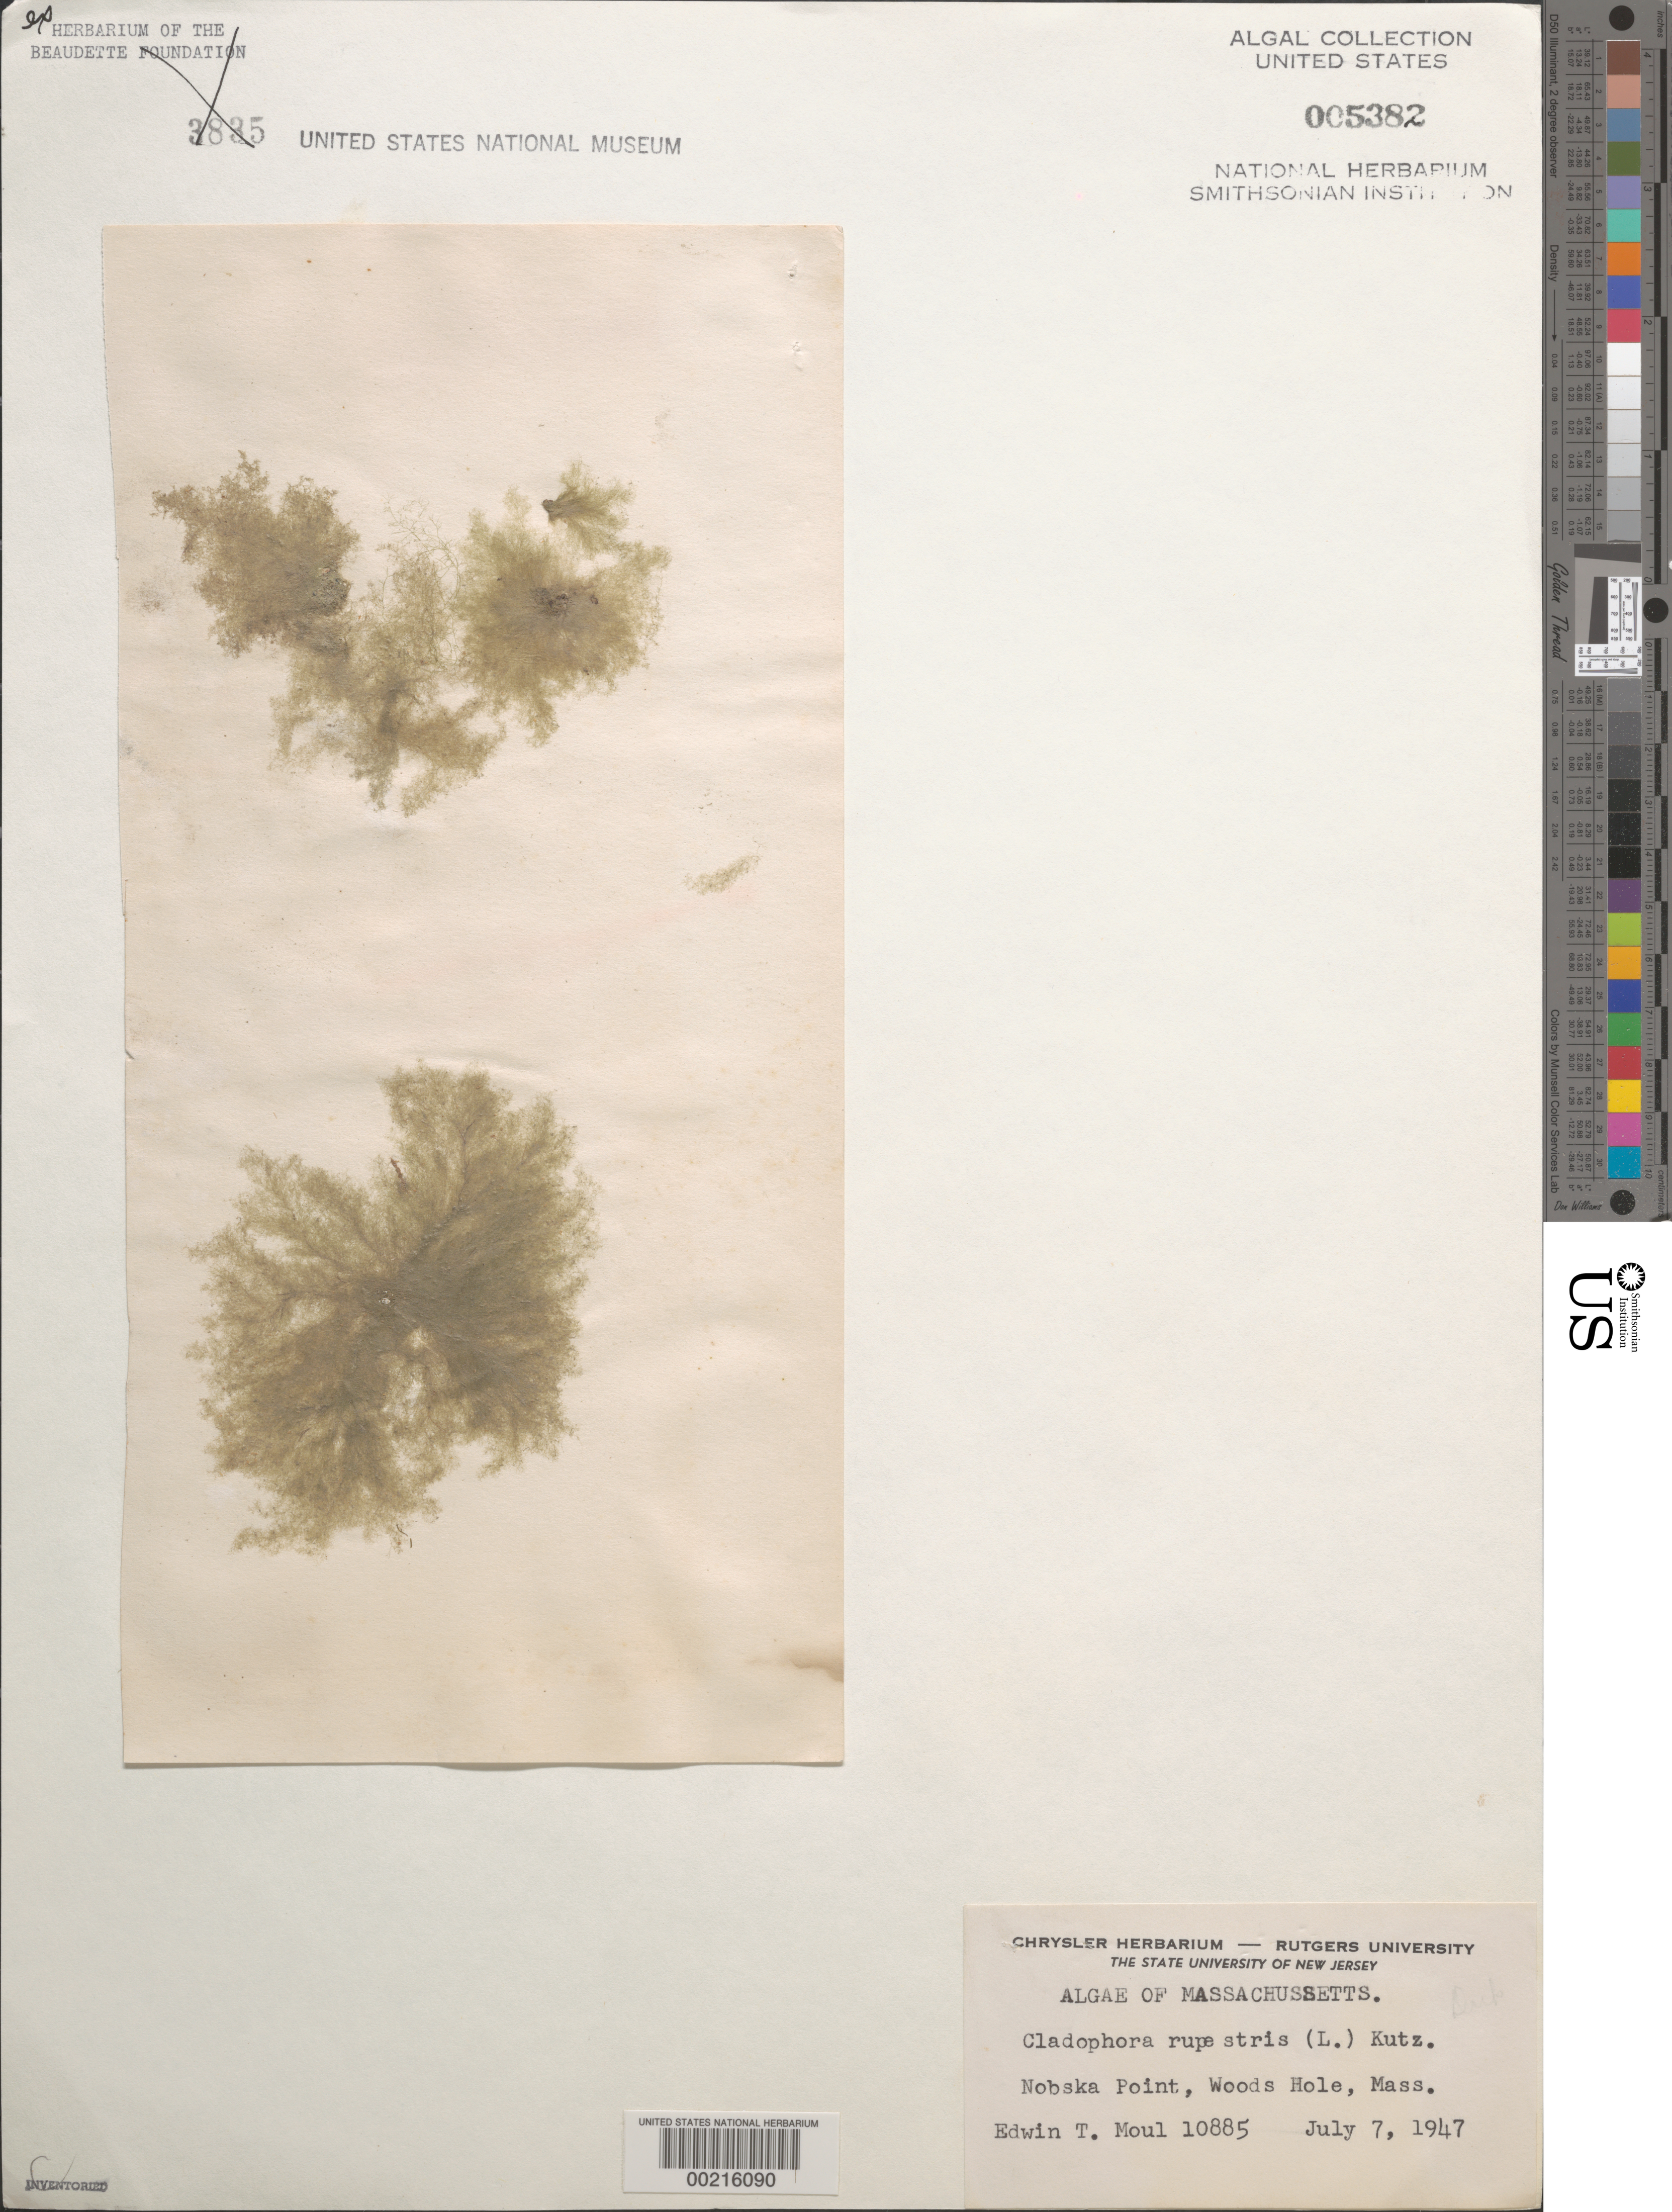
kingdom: Plantae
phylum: Chlorophyta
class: Ulvophyceae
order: Cladophorales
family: Cladophoraceae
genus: Cladophora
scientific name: Cladophora rupestris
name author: (Roth) Kütz.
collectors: E. T. Moul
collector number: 10885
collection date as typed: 07 Jul 1947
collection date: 1947-07-07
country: United States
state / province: Massachusetts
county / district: Barnstable County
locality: Woods Hole, Nobska Point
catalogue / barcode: US 5382